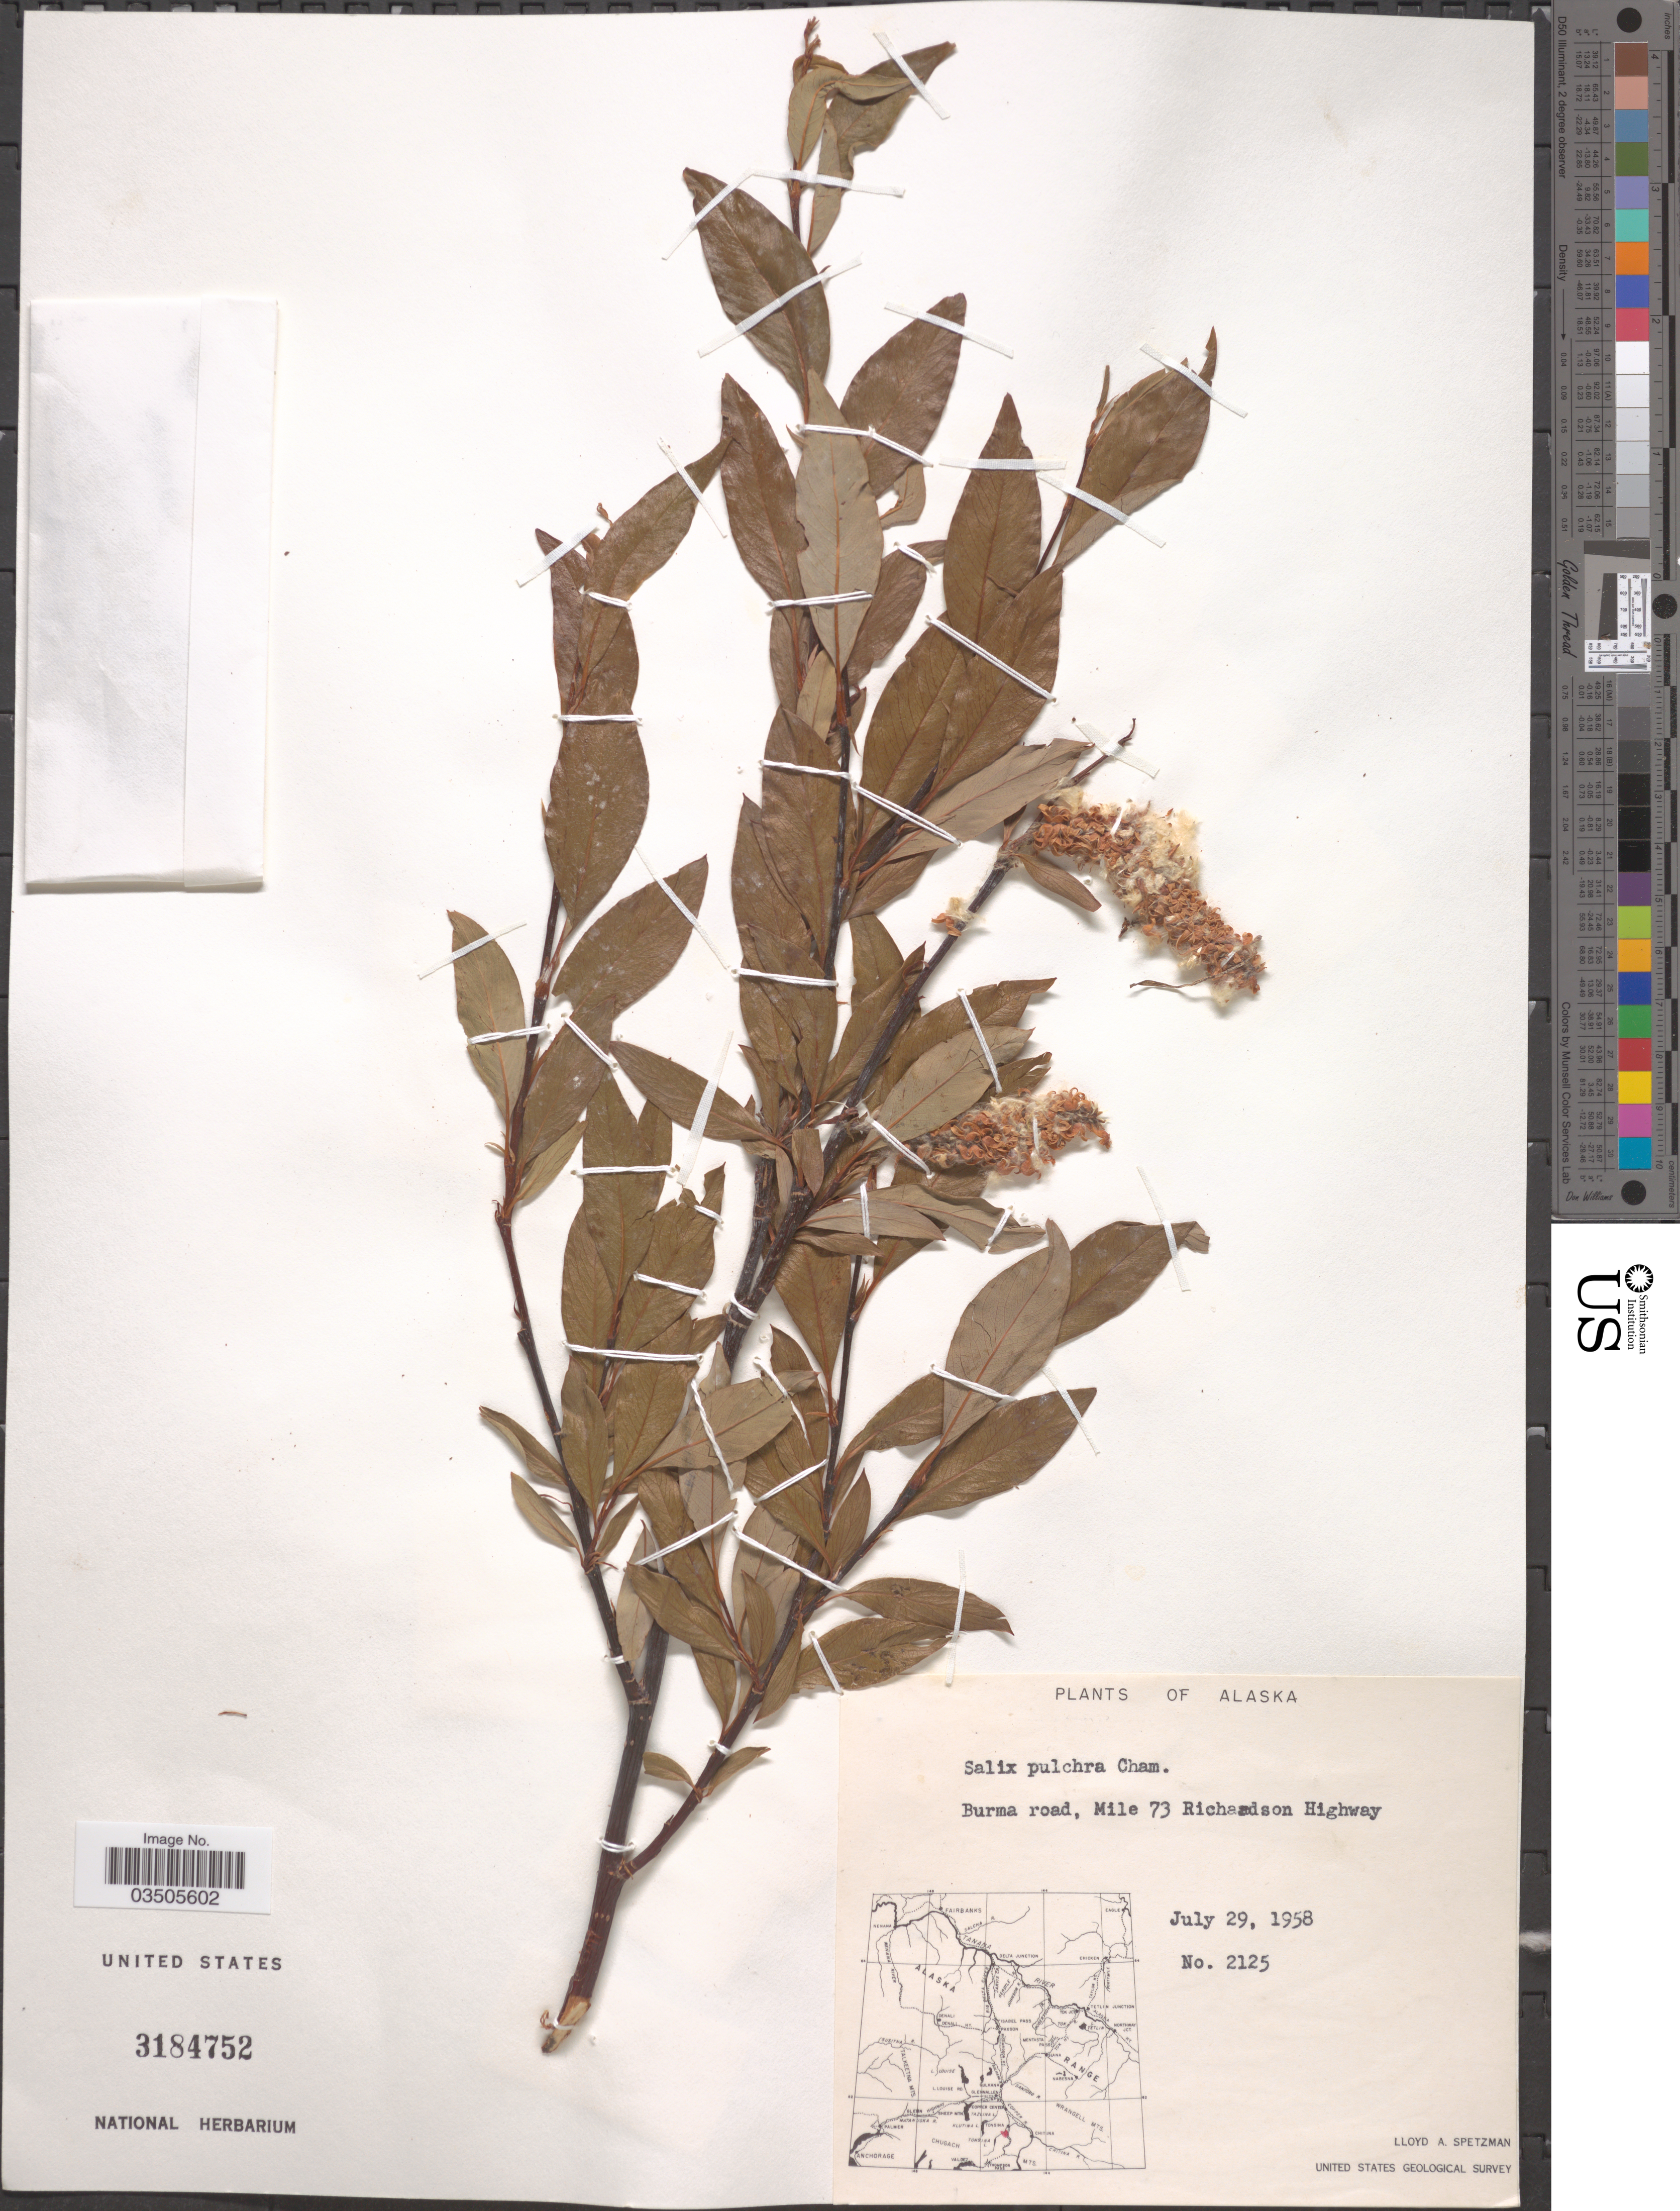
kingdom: Plantae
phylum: Tracheophyta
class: Magnoliopsida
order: Malpighiales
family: Salicaceae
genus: Salix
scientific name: Salix pulchra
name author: Cham.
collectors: L. Spetzman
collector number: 2125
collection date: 1958-07-29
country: United States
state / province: Alaska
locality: Burma road, Mile 73 Richardson Highway.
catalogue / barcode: US 3184752